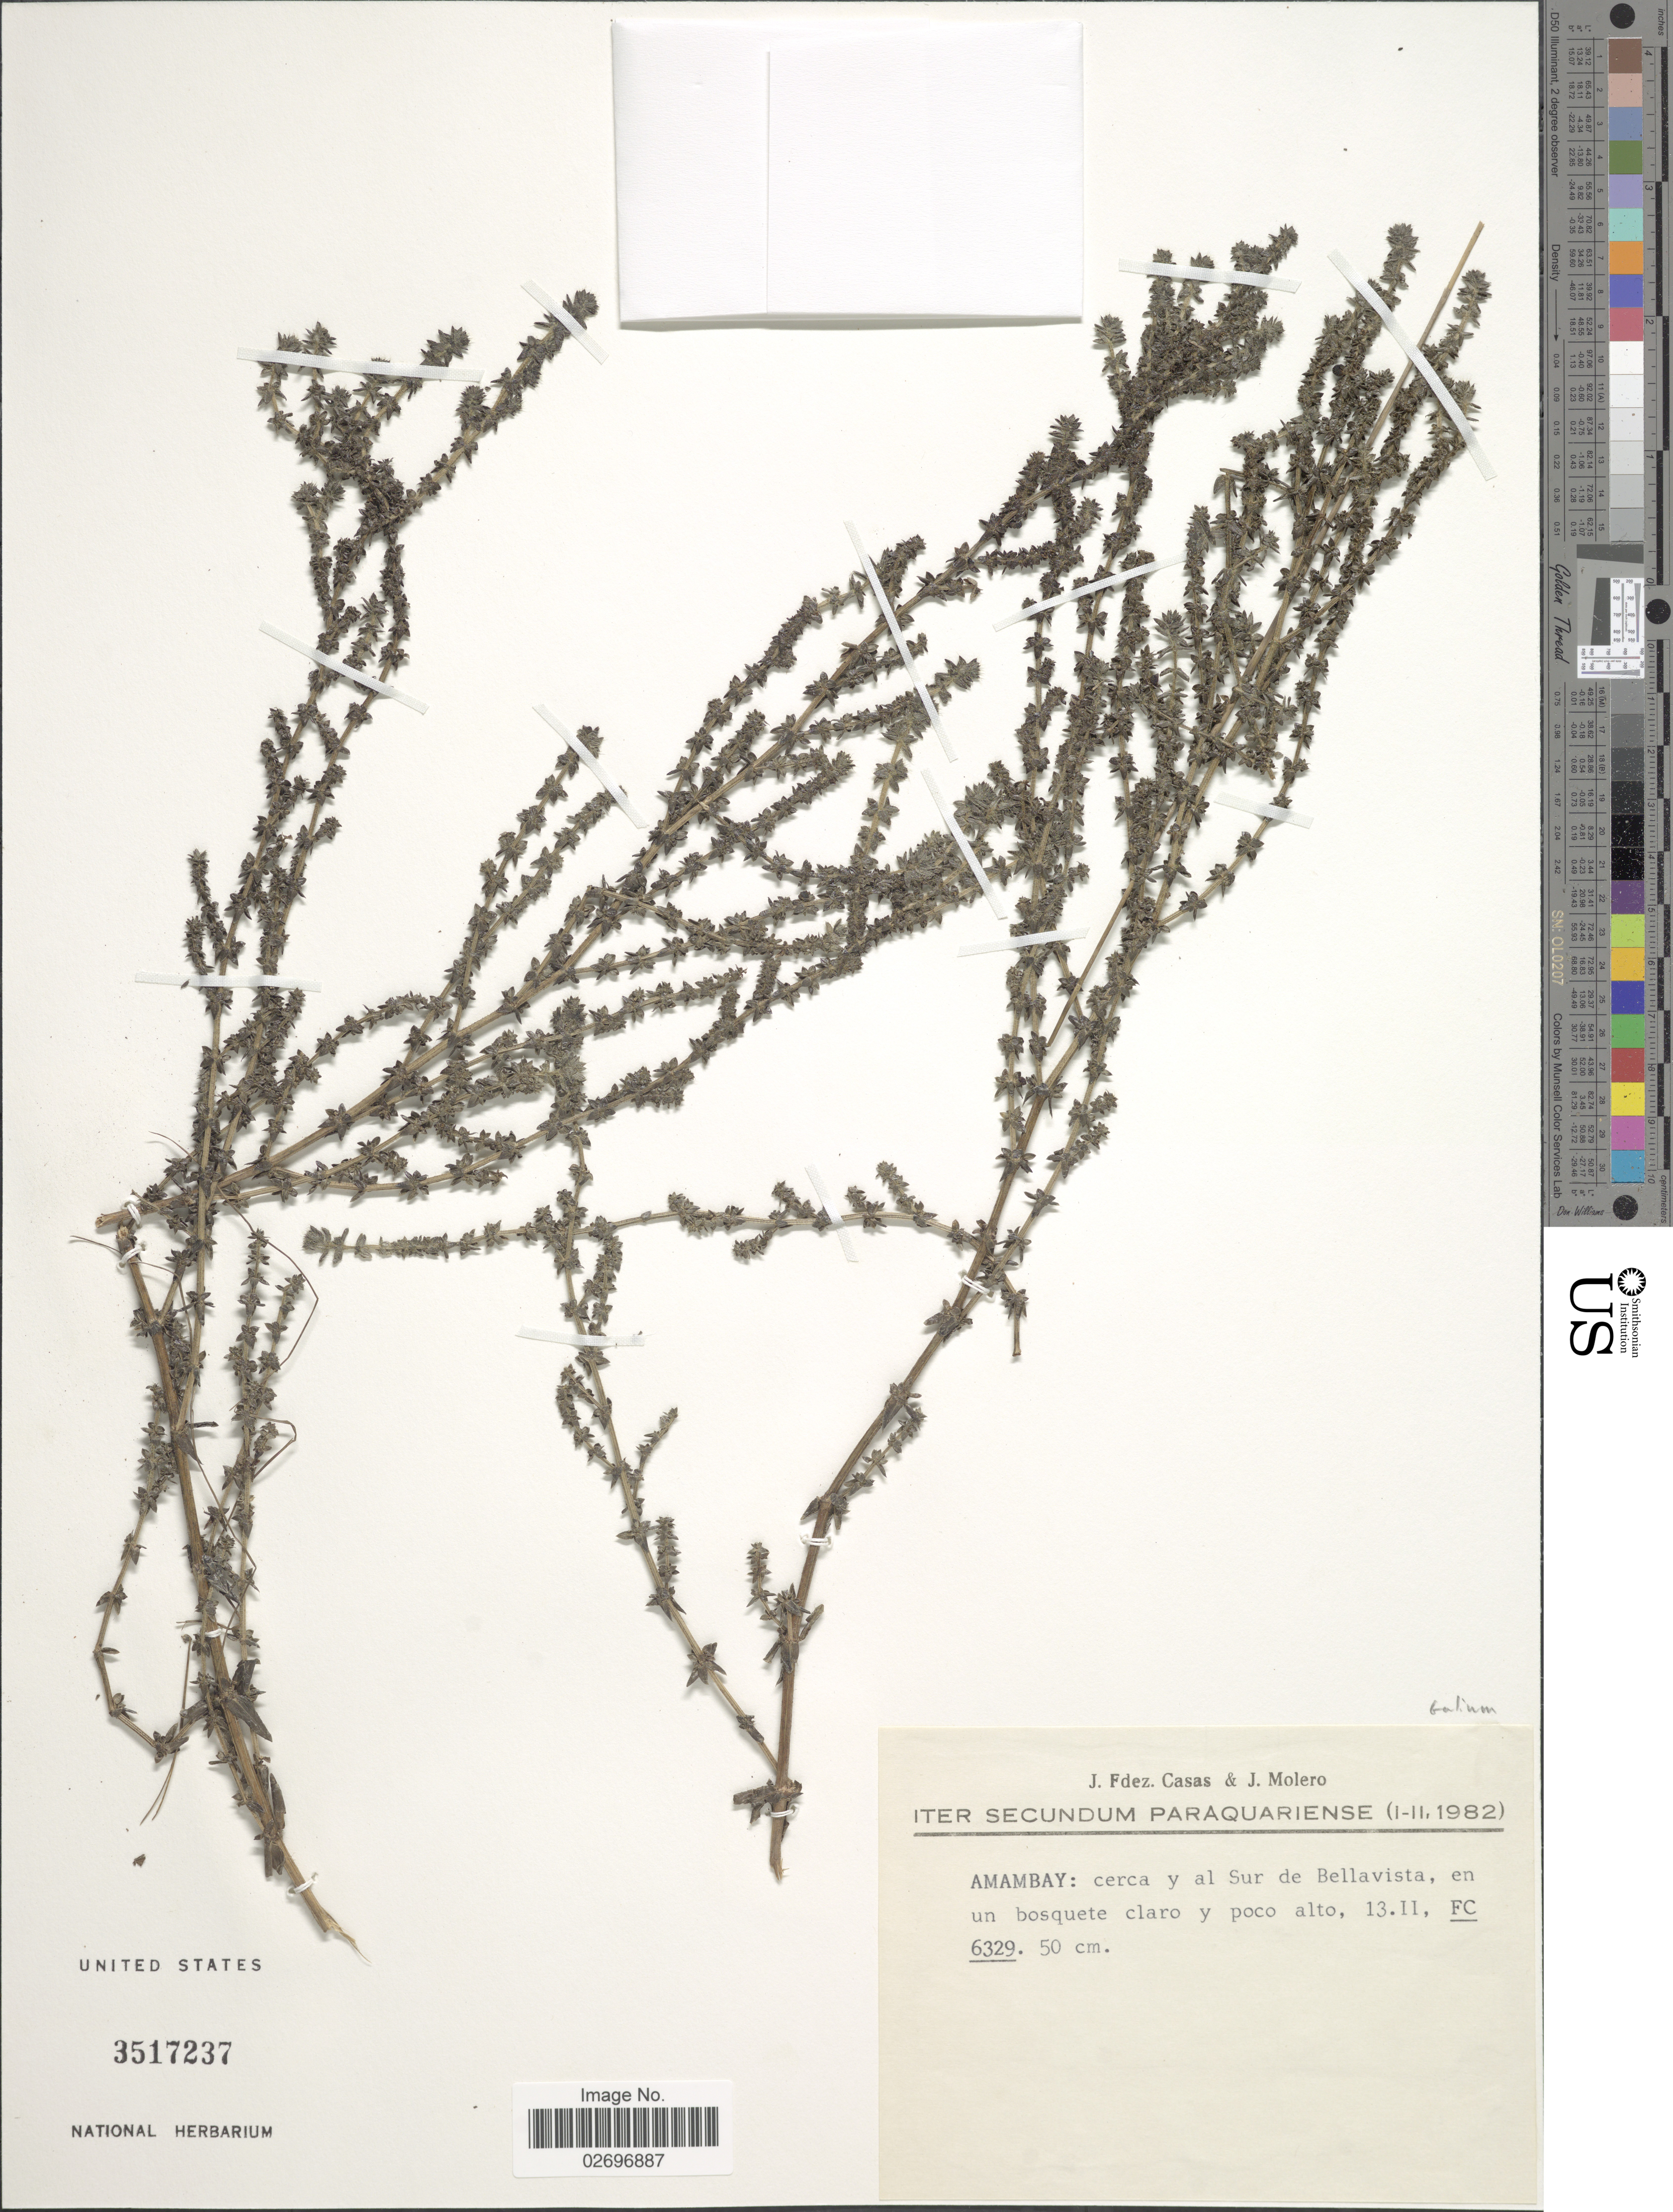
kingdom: Plantae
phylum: Tracheophyta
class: Magnoliopsida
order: Gentianales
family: Rubiaceae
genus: Galium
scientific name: Galium sp.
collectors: J. Casas & J. Molero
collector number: FC6329?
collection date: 1982-11-13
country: Paraguay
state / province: Amambay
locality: Cerca y al Sur de Bellavista, en un bosquete claro y poco, FC 6329 [unsure placement]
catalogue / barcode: US 3517237